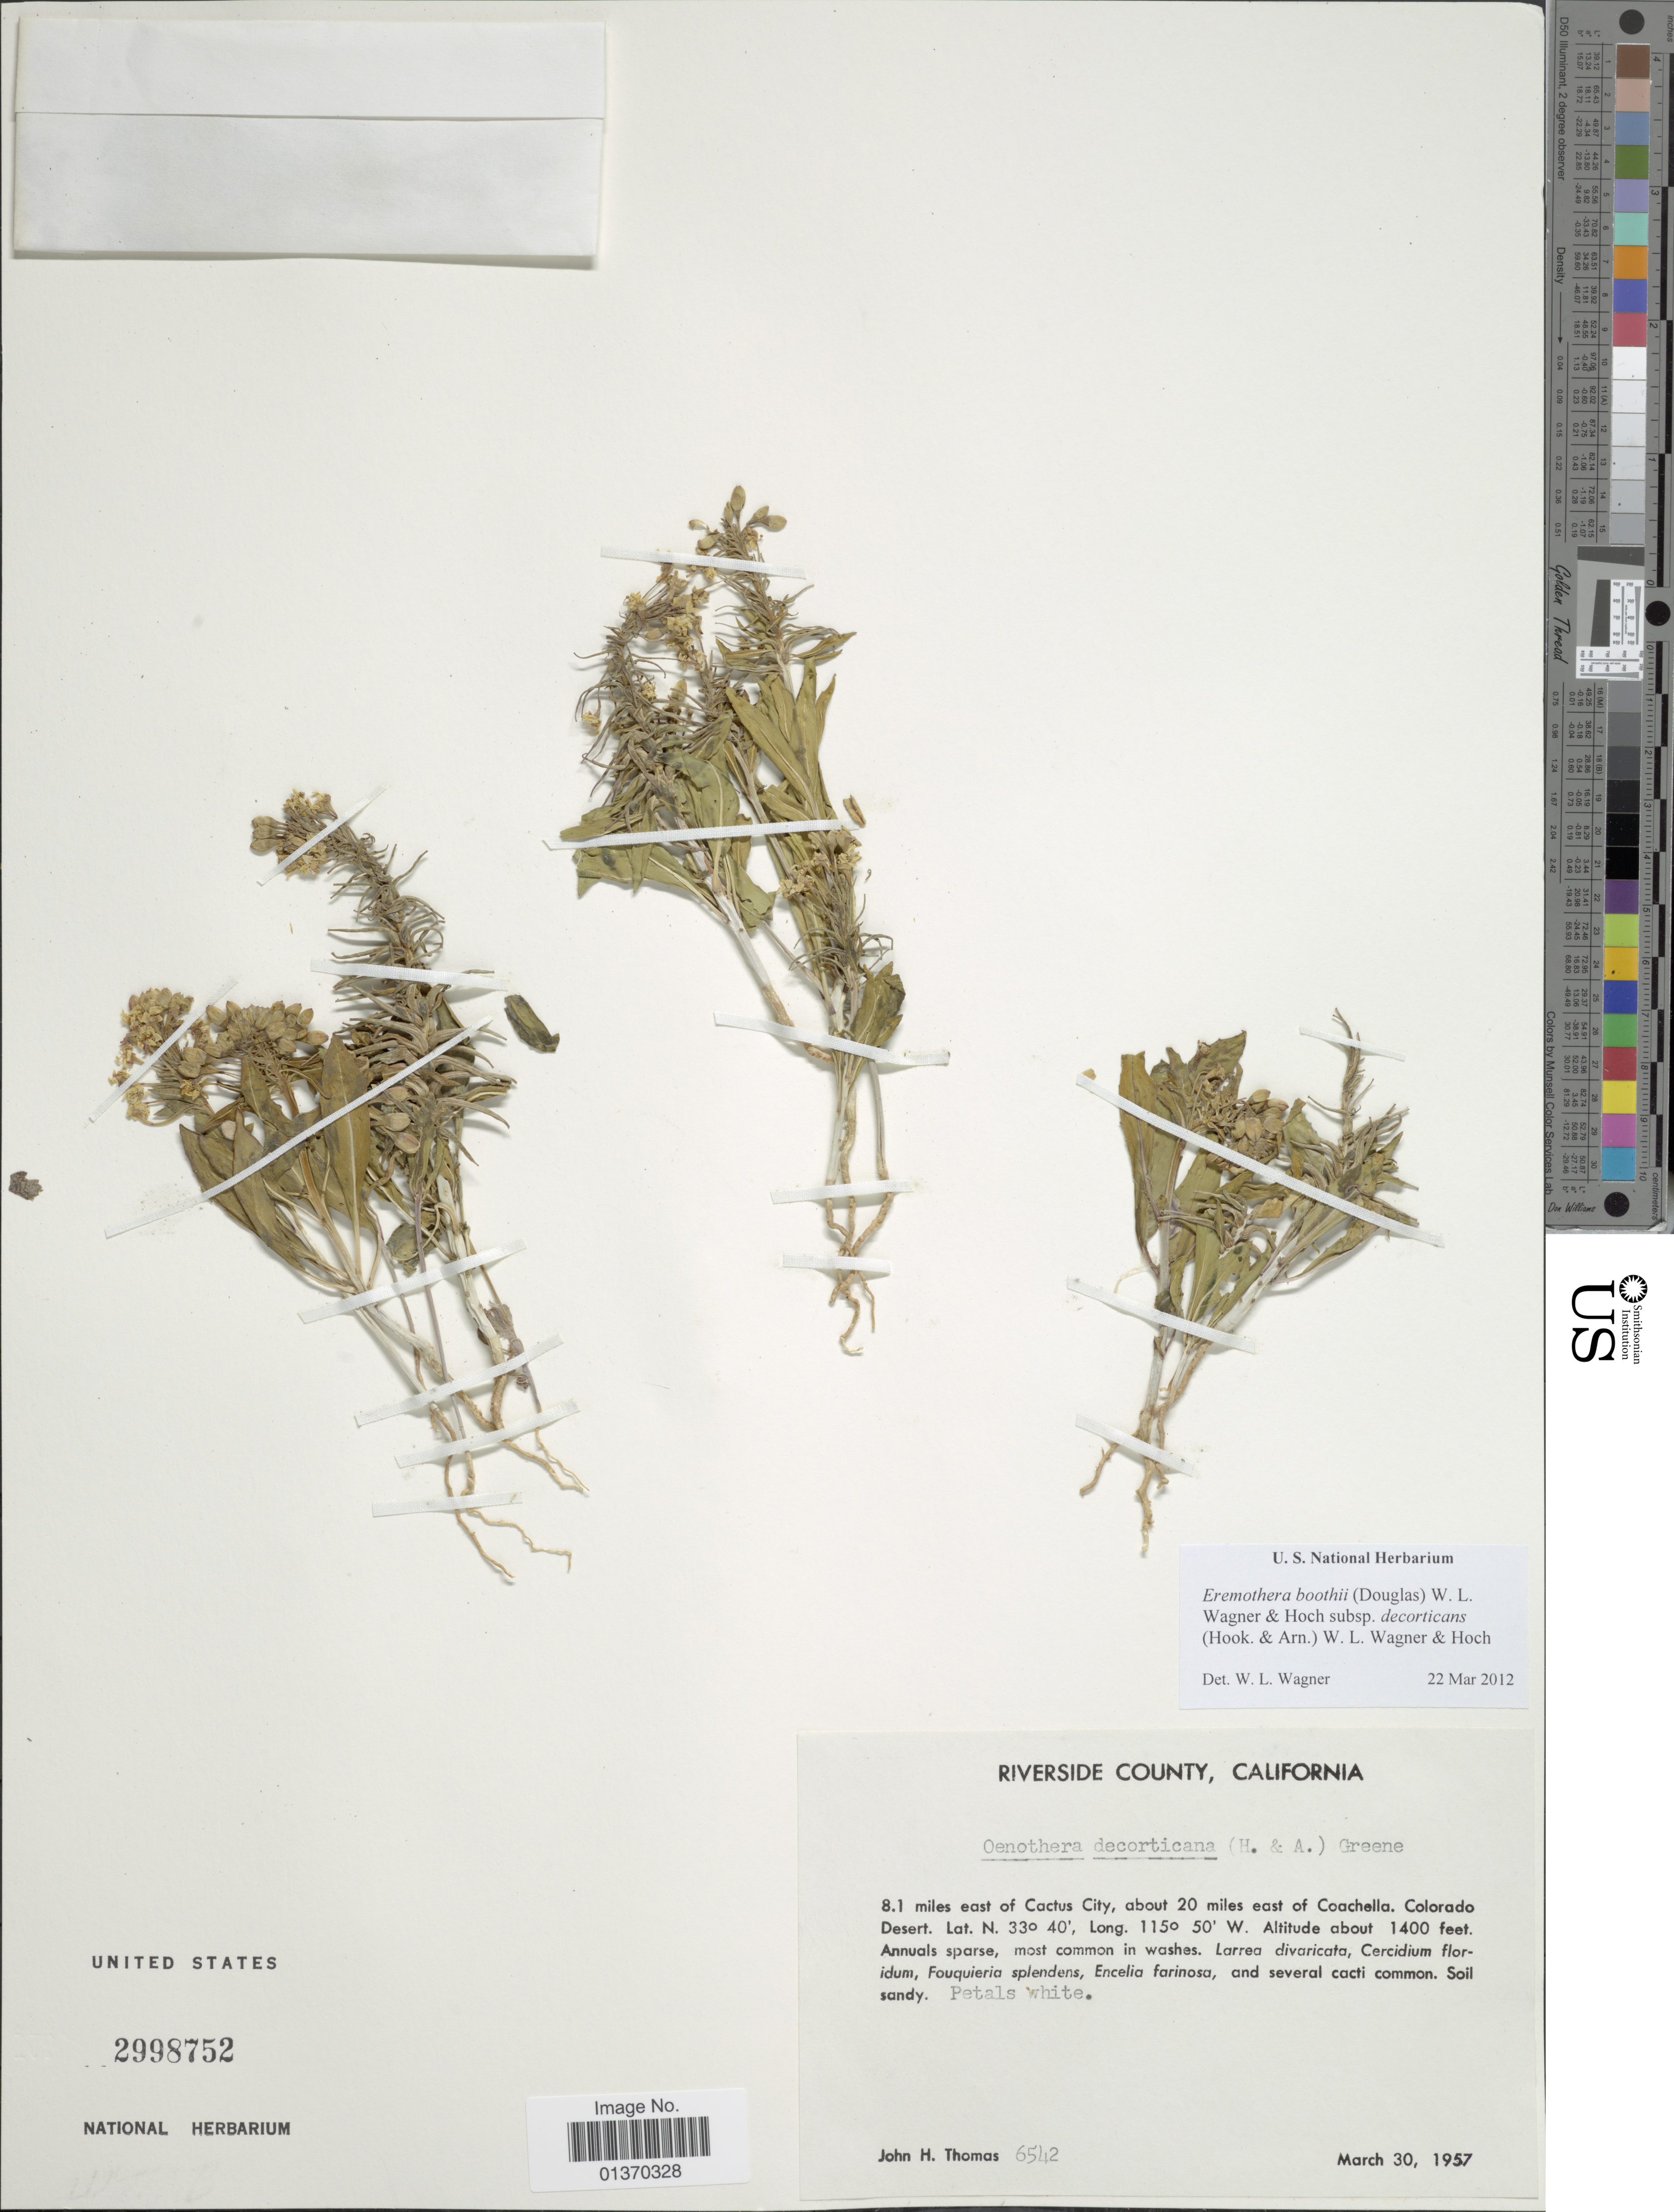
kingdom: Plantae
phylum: Tracheophyta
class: Magnoliopsida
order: Myrtales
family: Onagraceae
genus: Eremothera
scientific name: Eremothera boothii subsp. decorticans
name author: (Hook. & Arn.) W.L. Wagner & Hoch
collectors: J. H. Thomas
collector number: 6542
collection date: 1957-03-30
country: United States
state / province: California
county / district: Riverside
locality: Riverside County, 8.1 miles east of Cactus City, about 20 miles east of Coachella. Colorado Desert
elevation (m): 427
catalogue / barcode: US 2998752